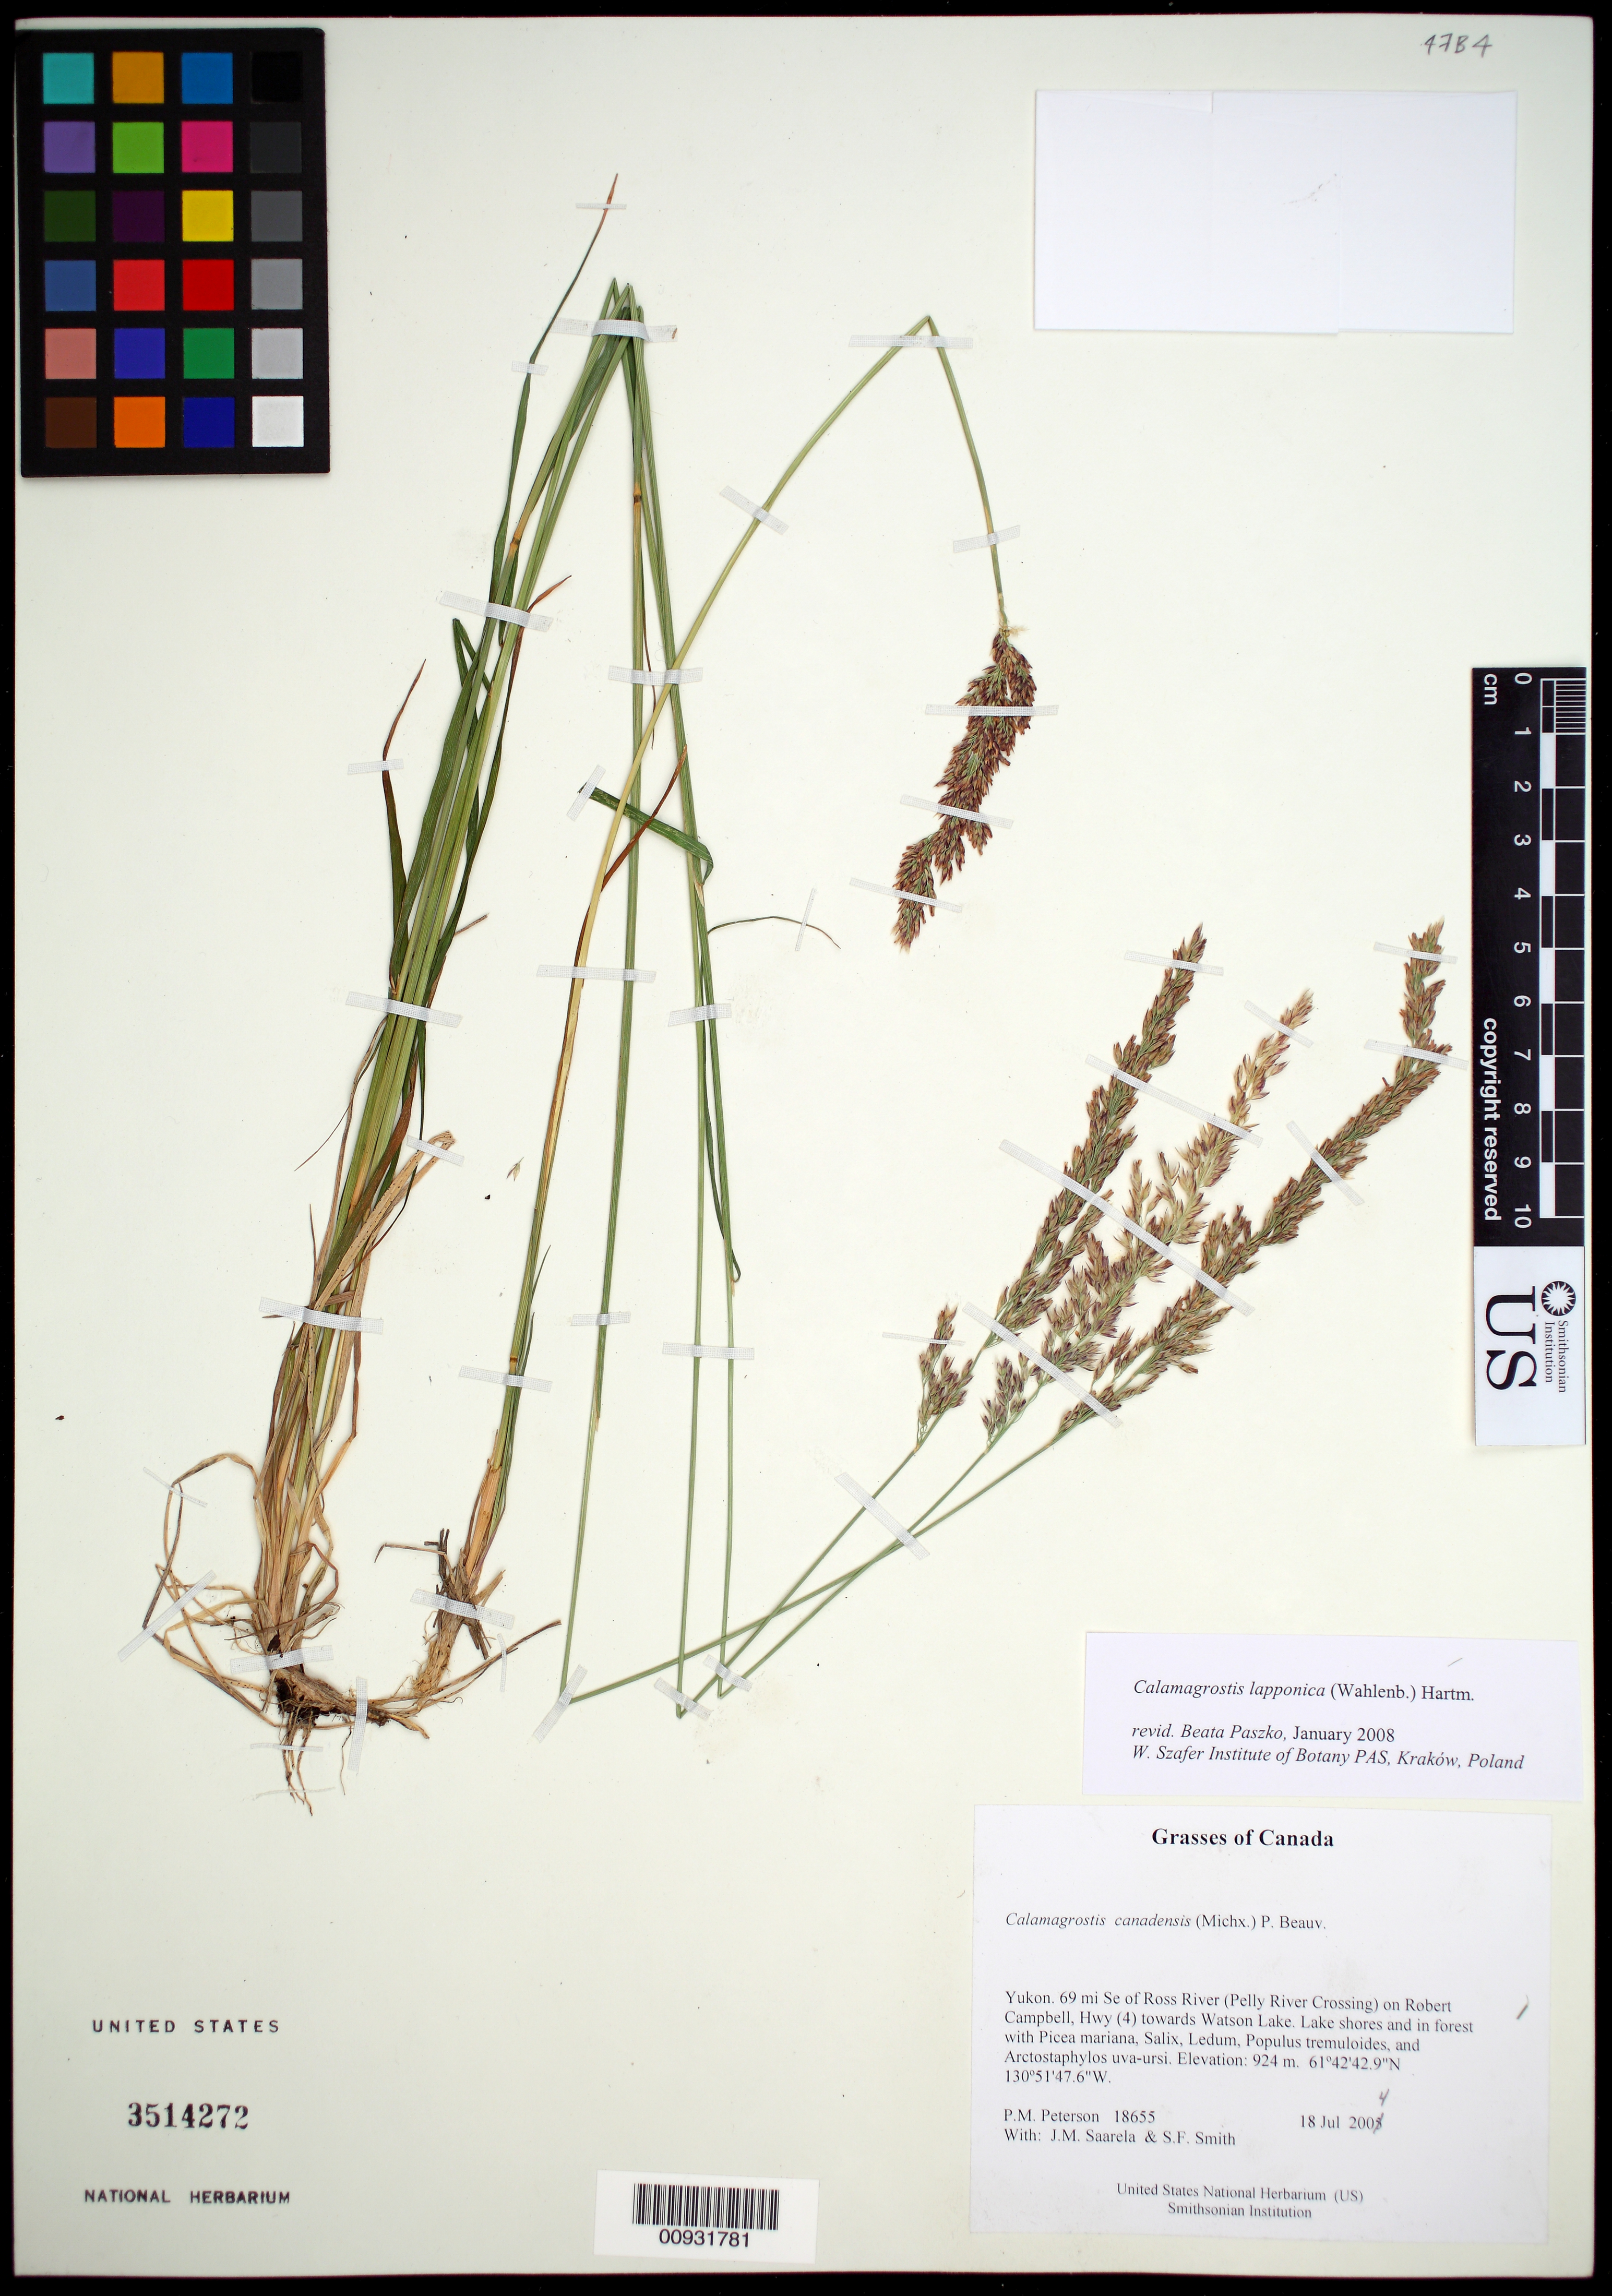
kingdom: Plantae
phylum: Tracheophyta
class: Liliopsida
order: Poales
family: Poaceae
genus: Calamagrostis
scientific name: Calamagrostis lapponica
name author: (Wahlenb.) Hartm.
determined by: Paszko, B.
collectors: P. M. Peterson, J. Saarela & S.F. Smith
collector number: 18655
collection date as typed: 18 Jul 2004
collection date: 2004-07-18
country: Canada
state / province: Yukon Territory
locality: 69 mi Se of Ross River (Pelly River Crossing) on Robert Campbell, Hwy (4) towards Watson Lake. Lake shores and in forest with Picea mariana, Salix, Ledum, Populus tremuloides, and Arctostaphylos uva-ursi.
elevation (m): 924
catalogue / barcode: US 3514272